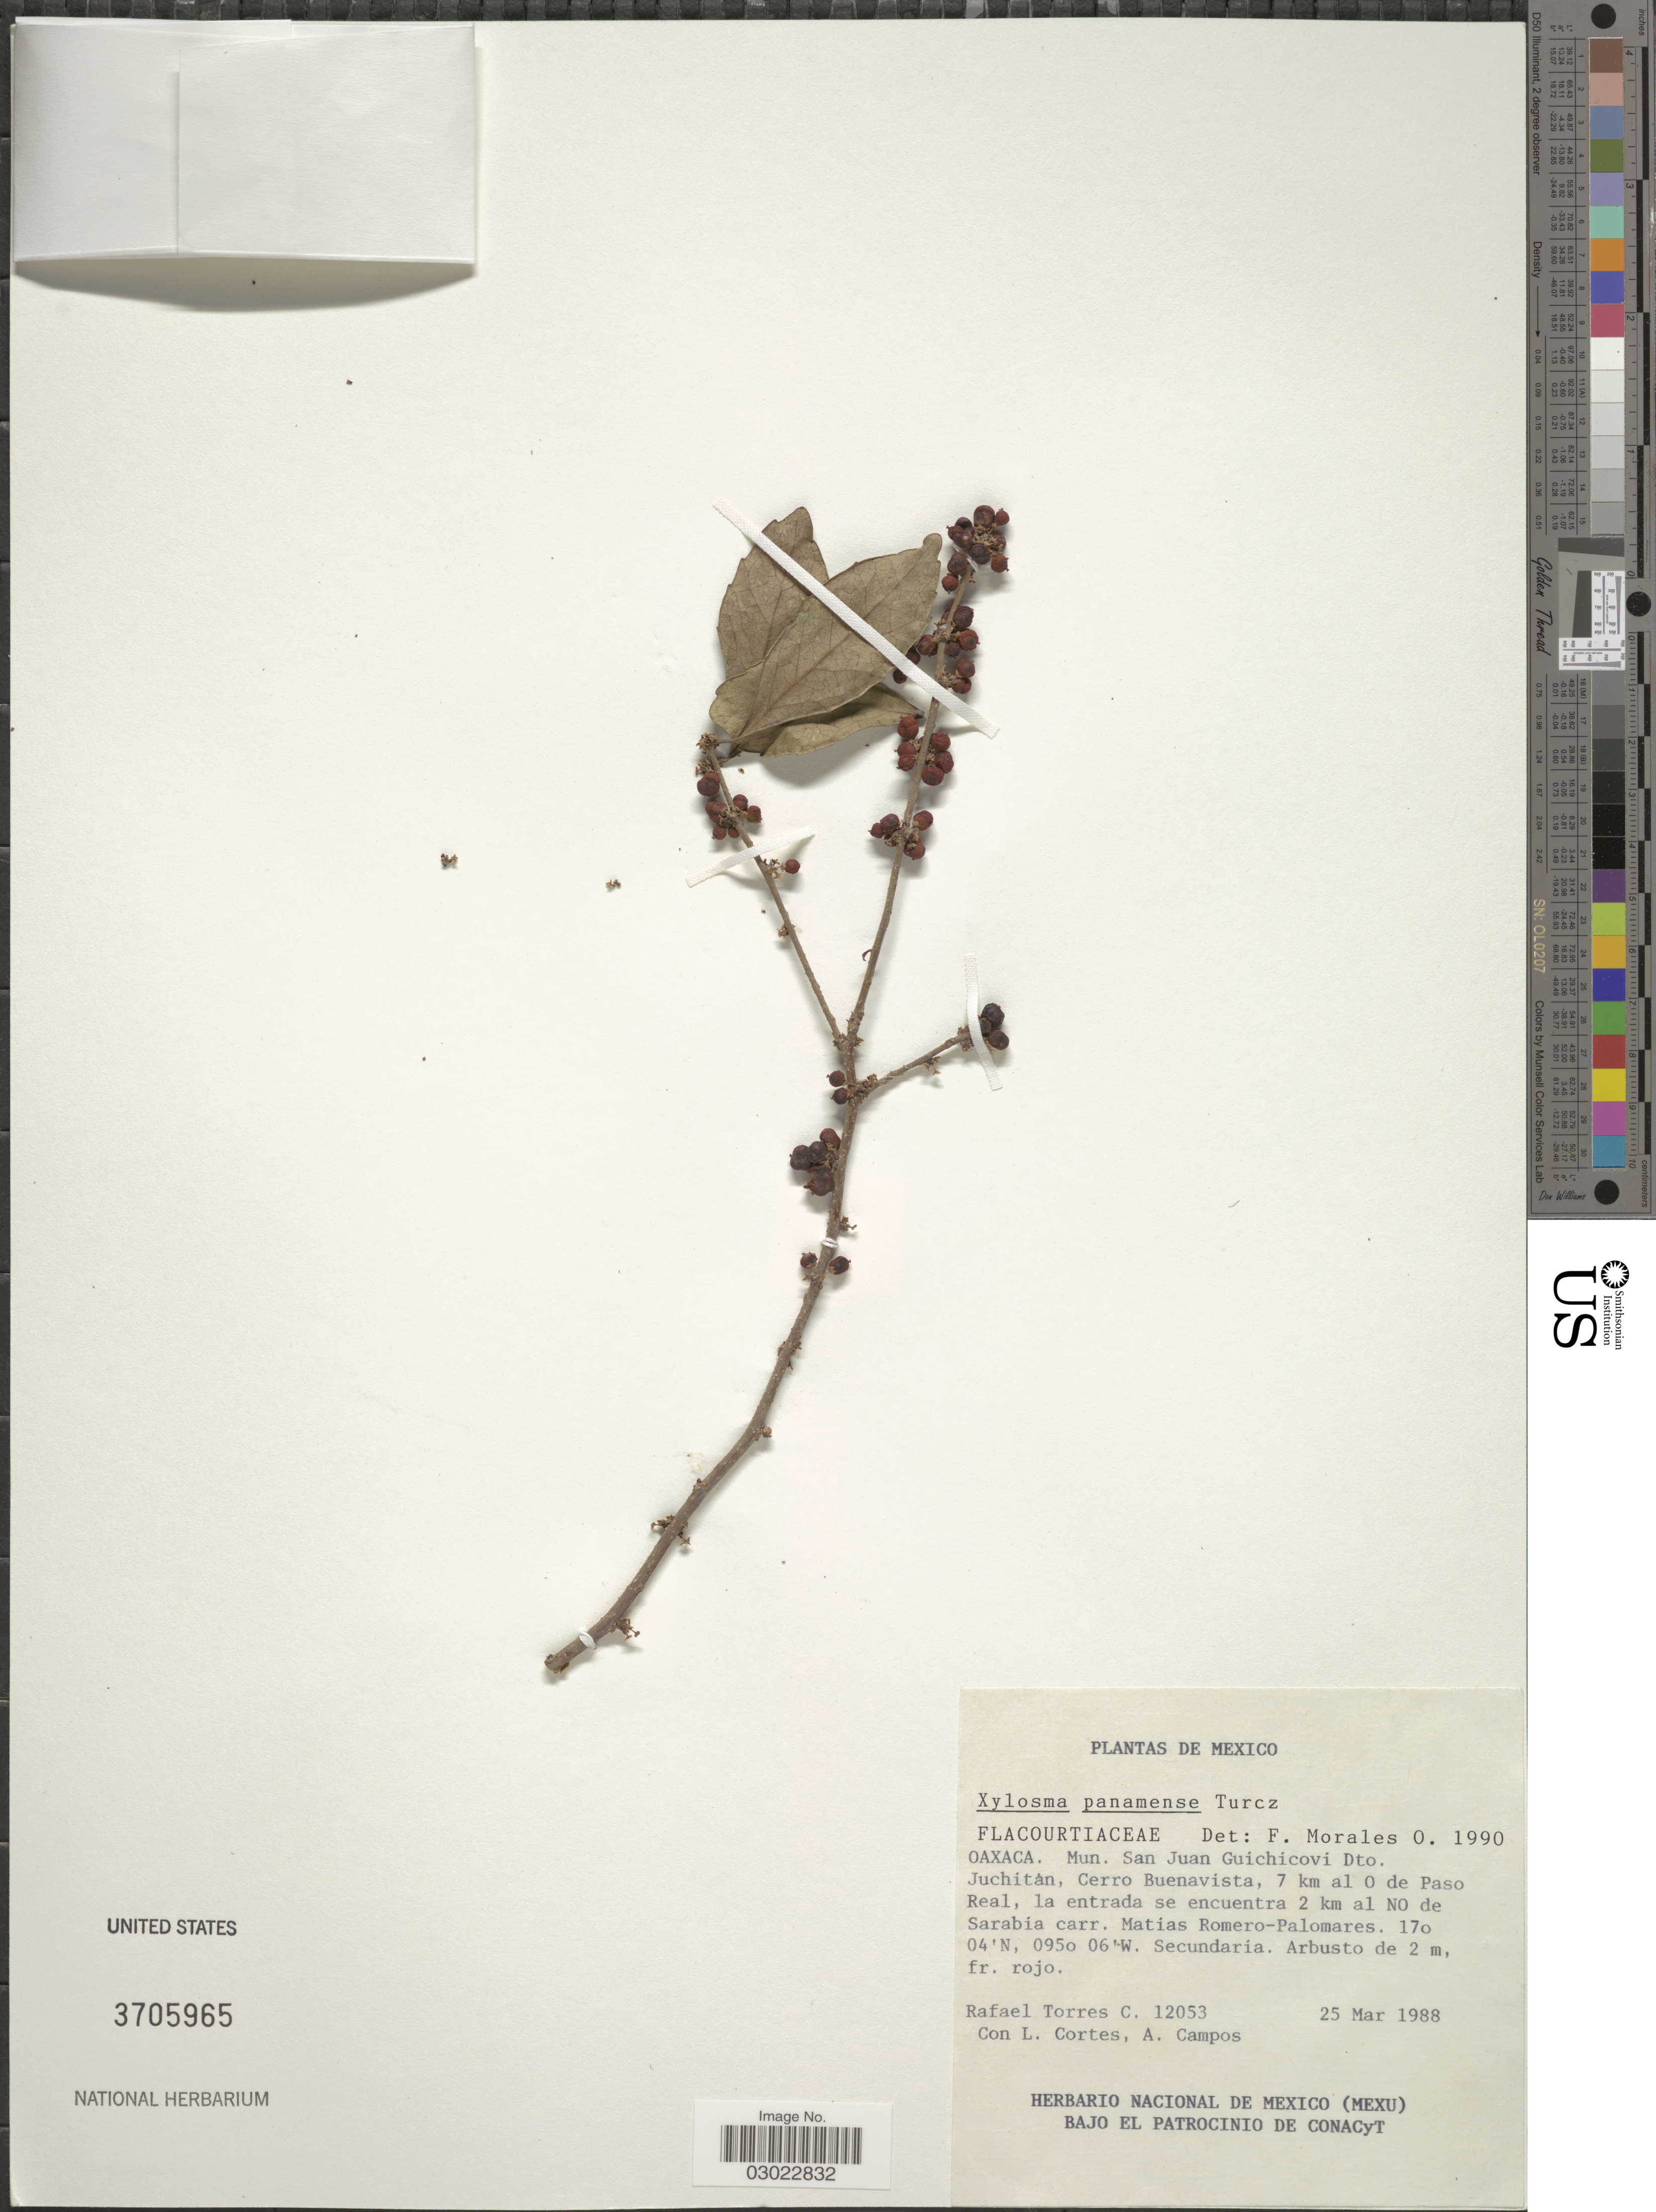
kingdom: Plantae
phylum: Tracheophyta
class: Magnoliopsida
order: Malpighiales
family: Salicaceae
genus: Xylosma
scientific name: Xylosma panamensis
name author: Turcz.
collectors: R. Torres C., L. Cortes & A. Campos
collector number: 12053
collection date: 1988-03-25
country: Mexico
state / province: Oaxaca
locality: Mun. San Juan guichicovi Dto. Juchitán, Cerro Buenavista, 7 km al O de Paso Real, la entrada se encuentra 2 km al NO de Sarabia carr. Matias Romero-Palomares.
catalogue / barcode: US 3705965